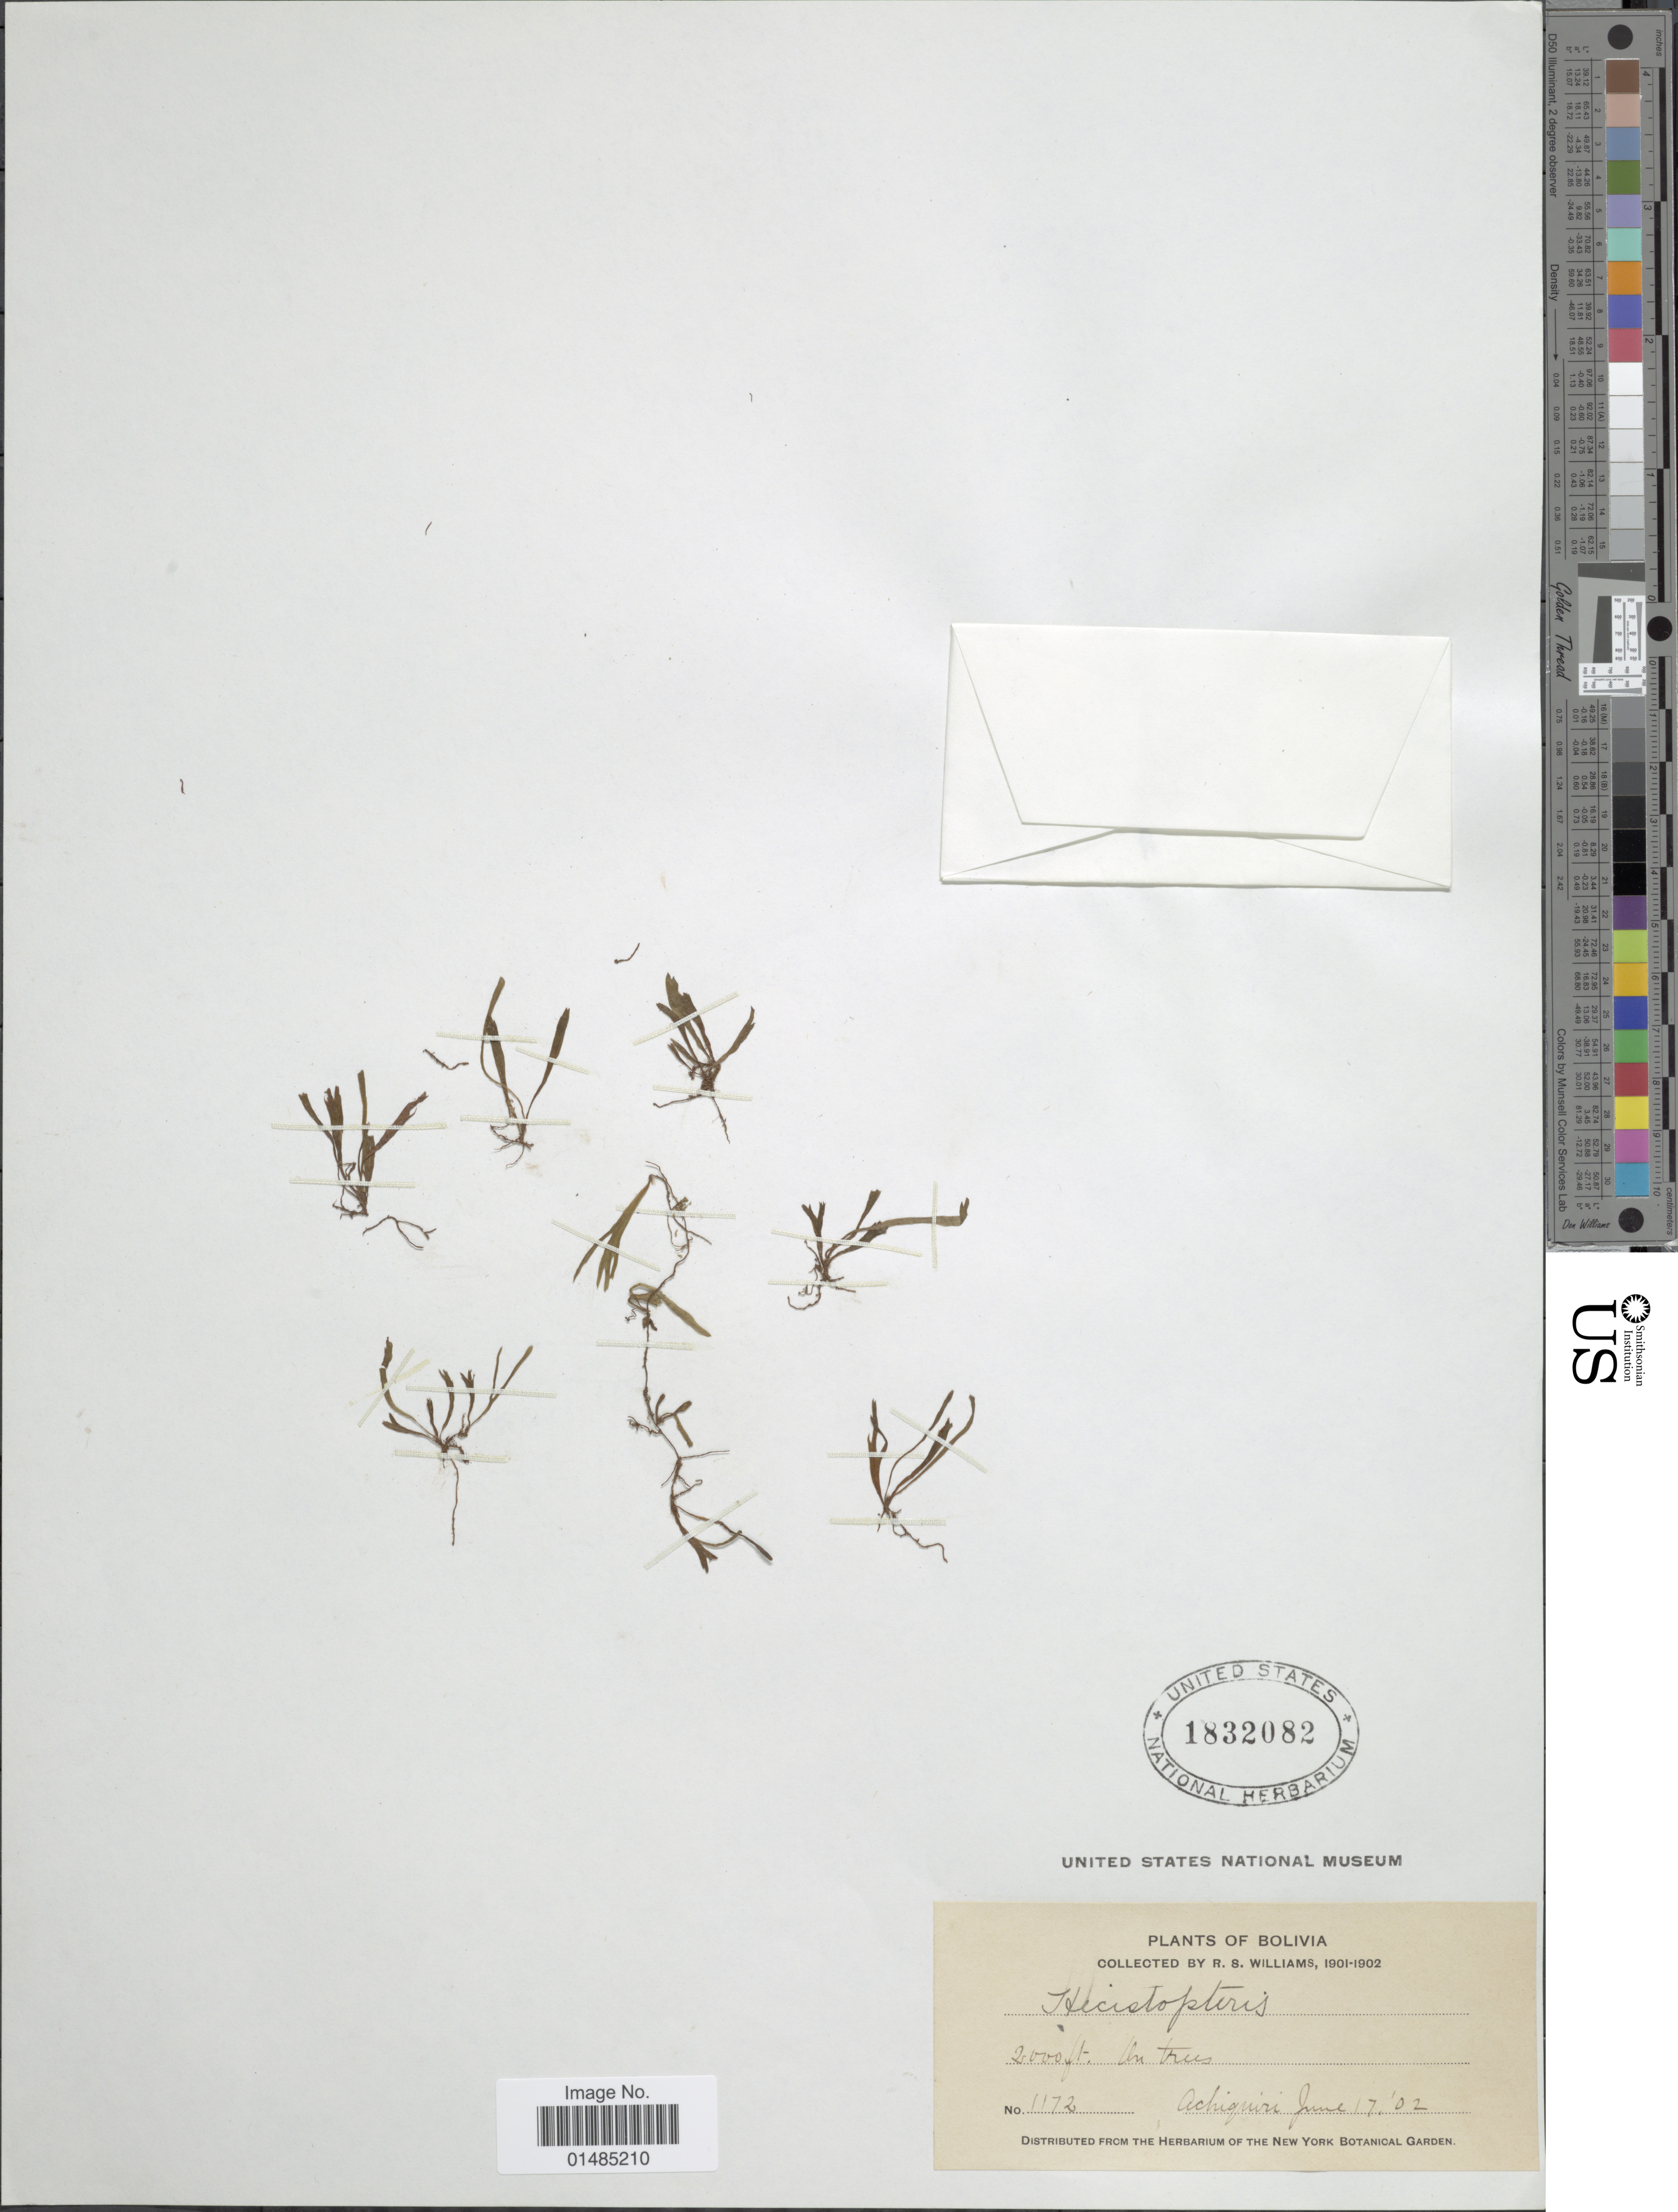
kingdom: Plantae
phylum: Tracheophyta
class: Polypodiopsida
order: Polypodiales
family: Pteridaceae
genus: Hecistopteris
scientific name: Hecistopteris pumila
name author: Christ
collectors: R. S. Williams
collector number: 1172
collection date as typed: June 17, 1902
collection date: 1902-06-17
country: Bolivia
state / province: La Paz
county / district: Bautista Saavedra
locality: Achiquiri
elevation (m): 610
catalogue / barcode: US 1832082